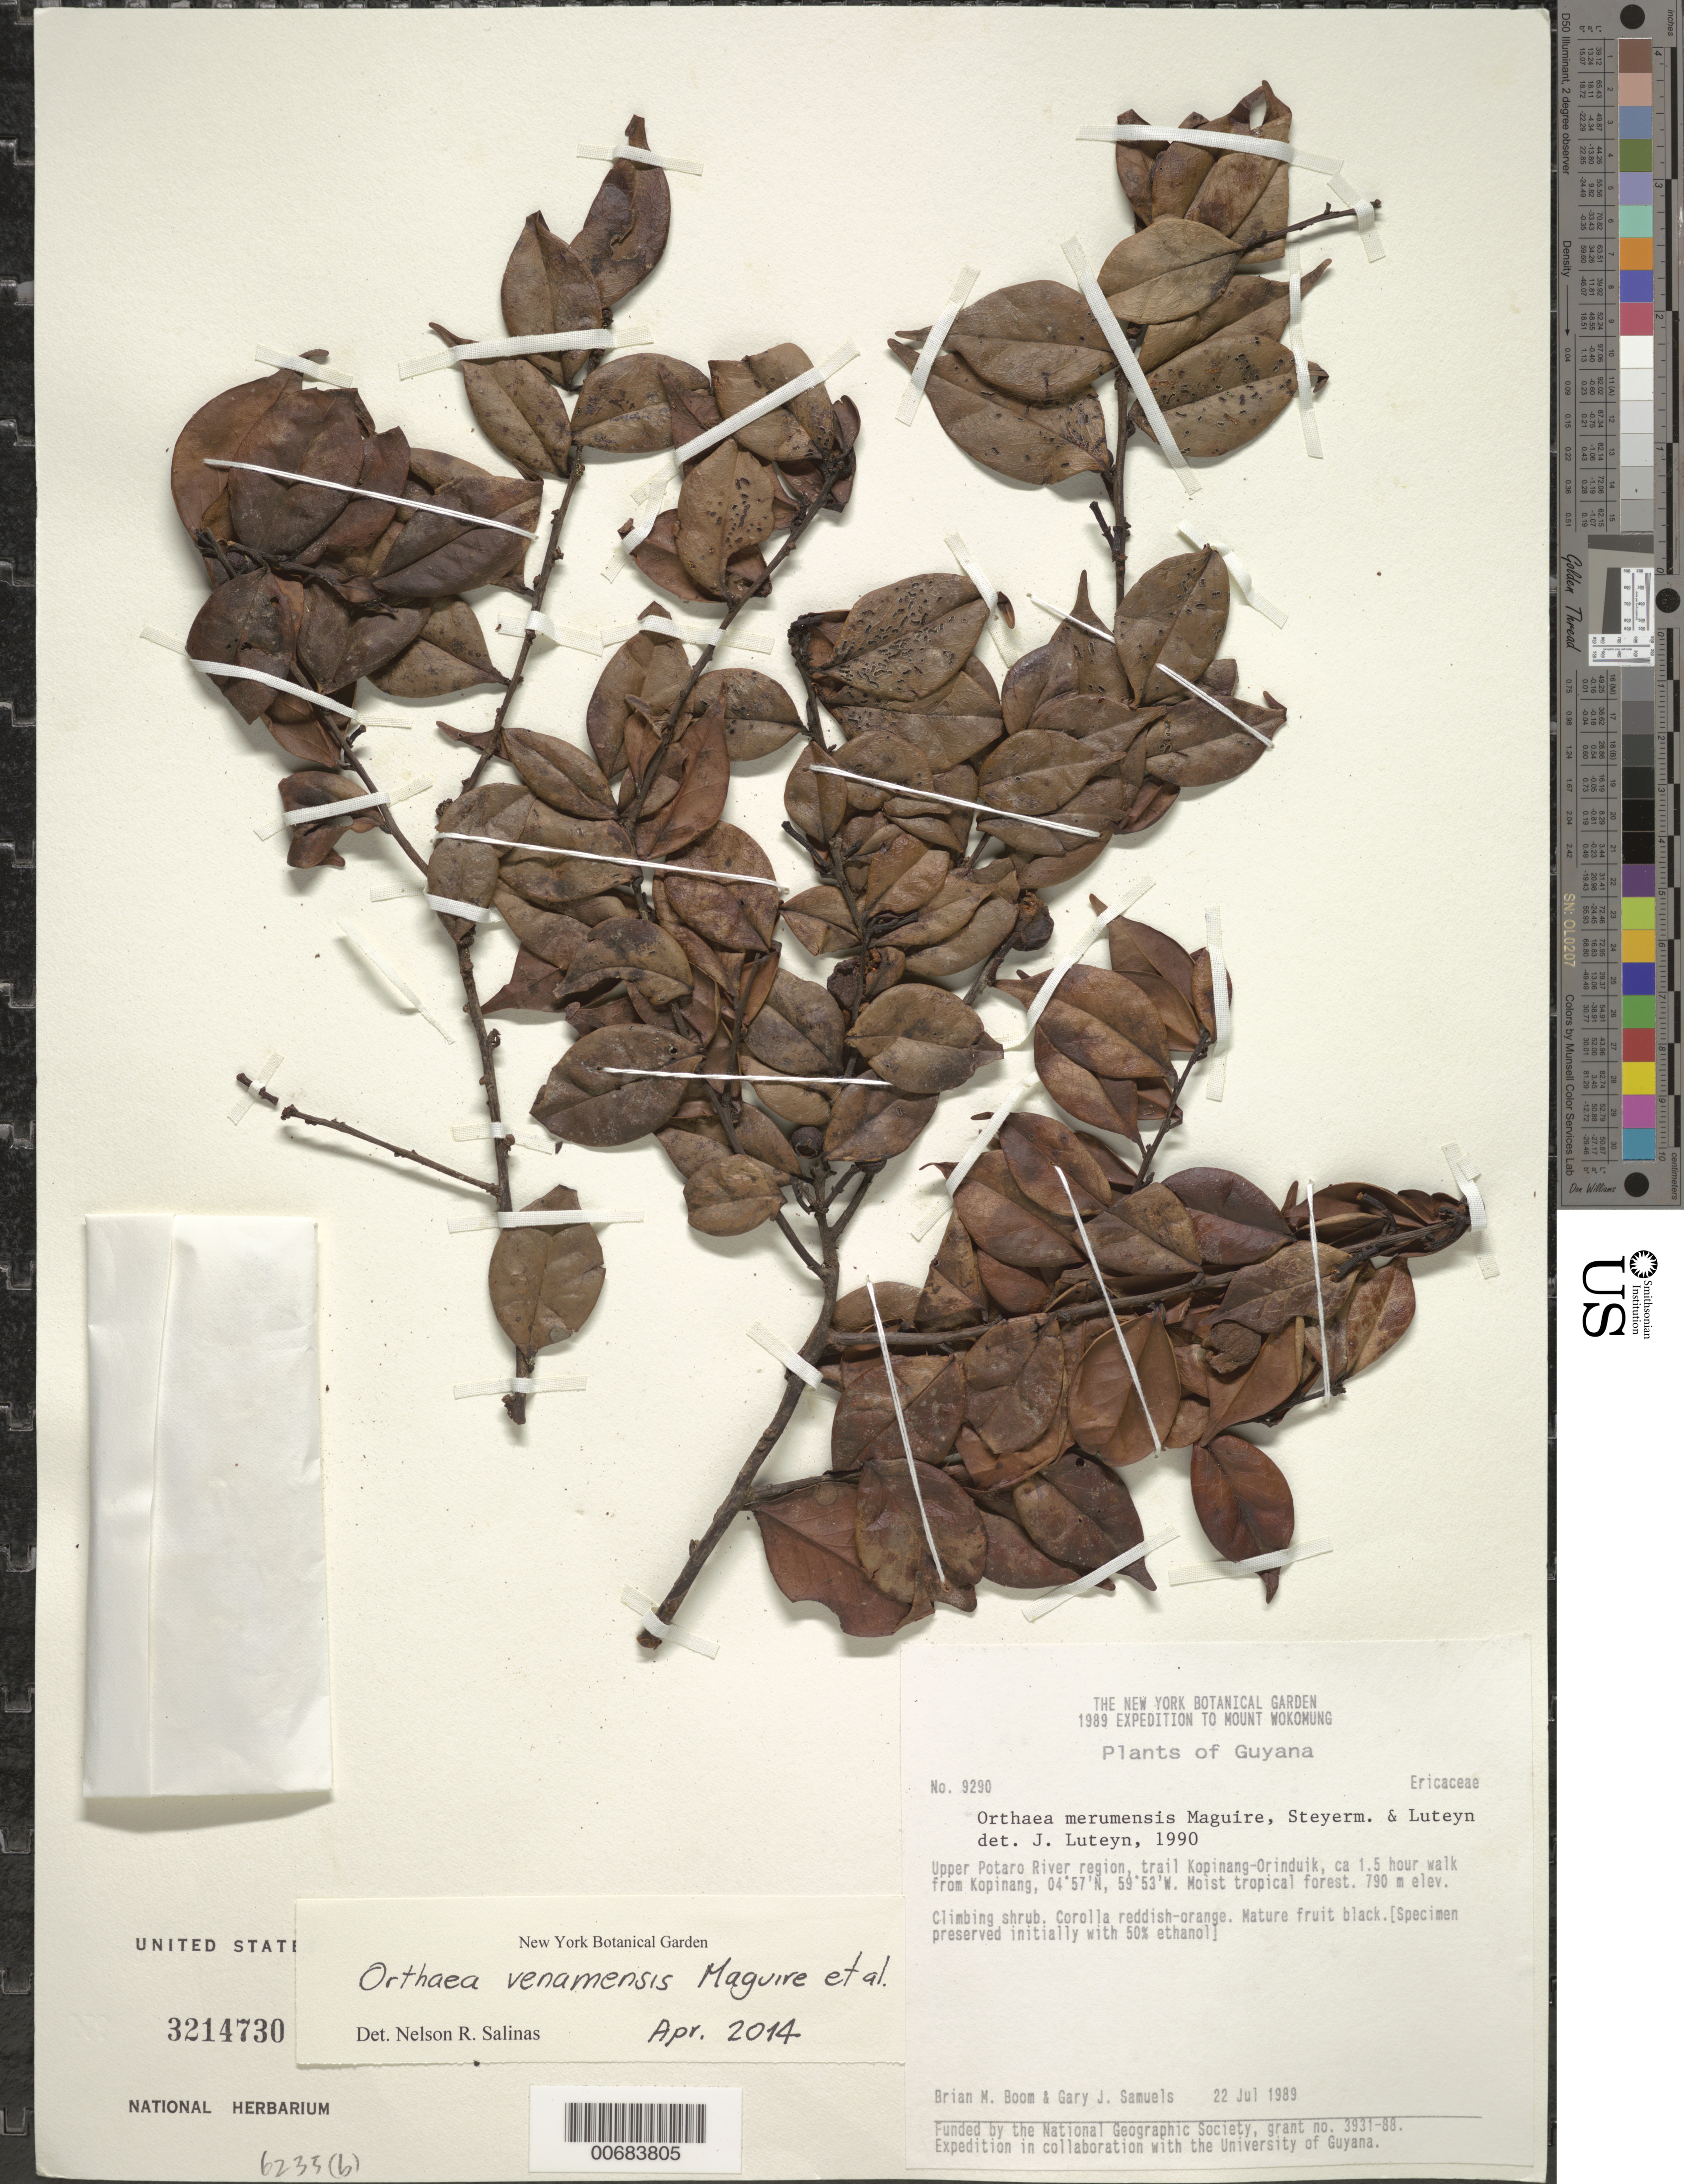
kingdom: Plantae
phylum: Tracheophyta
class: Magnoliopsida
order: Ericales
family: Ericaceae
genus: Orthaea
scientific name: Orthaea venamensis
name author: Maguire et al.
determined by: Salinas, N. R.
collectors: B. M. Boom & G. Samuels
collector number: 9290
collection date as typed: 22-Jul-89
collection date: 1989-07-22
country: Guyana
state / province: Potaro-Siparuni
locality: Kopinang-Orinduik trail, upper Potaro River region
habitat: Moist tropical forest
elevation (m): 790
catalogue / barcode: US 3214730